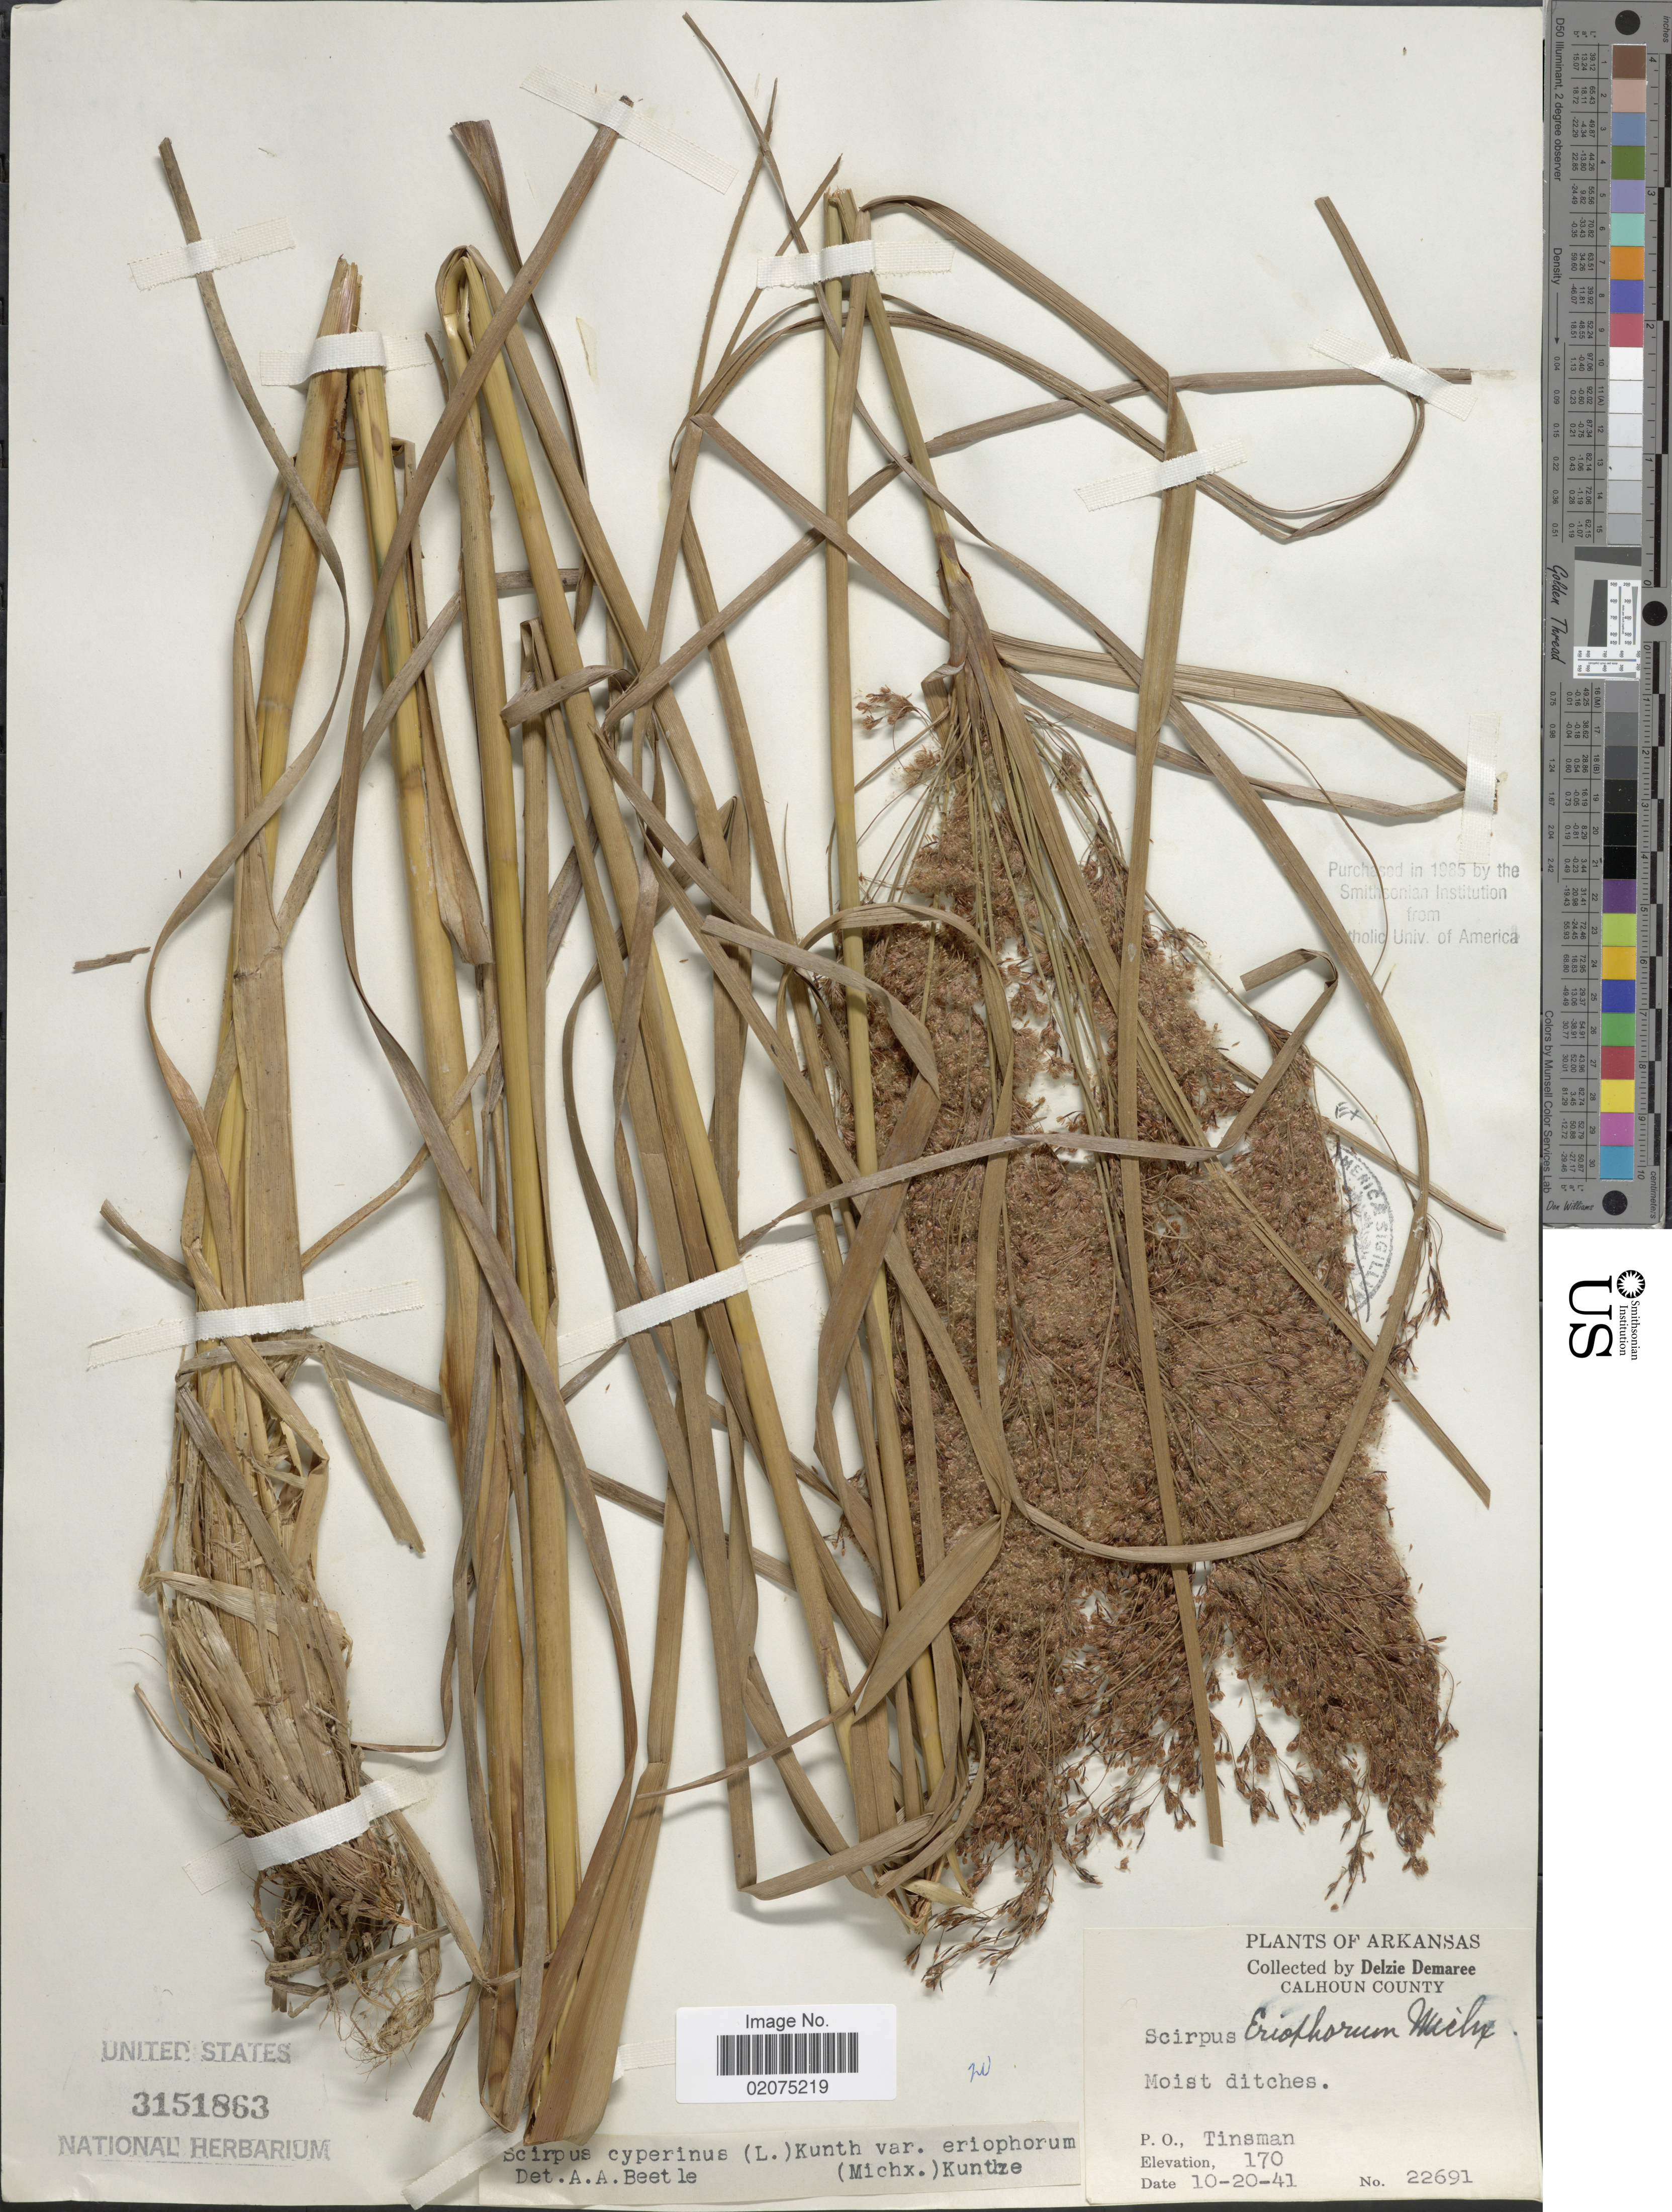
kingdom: Plantae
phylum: Tracheophyta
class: Liliopsida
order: Poales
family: Cyperaceae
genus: Scirpus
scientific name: Scirpus cyperinus var. eriophorum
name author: (Michx.) Kuntze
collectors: D. Demaree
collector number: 22691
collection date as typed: Transcribed d/m/y: 20/10/41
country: United States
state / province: Arkansas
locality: Calhoun County, P.O. Tinsman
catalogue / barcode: US 3151863